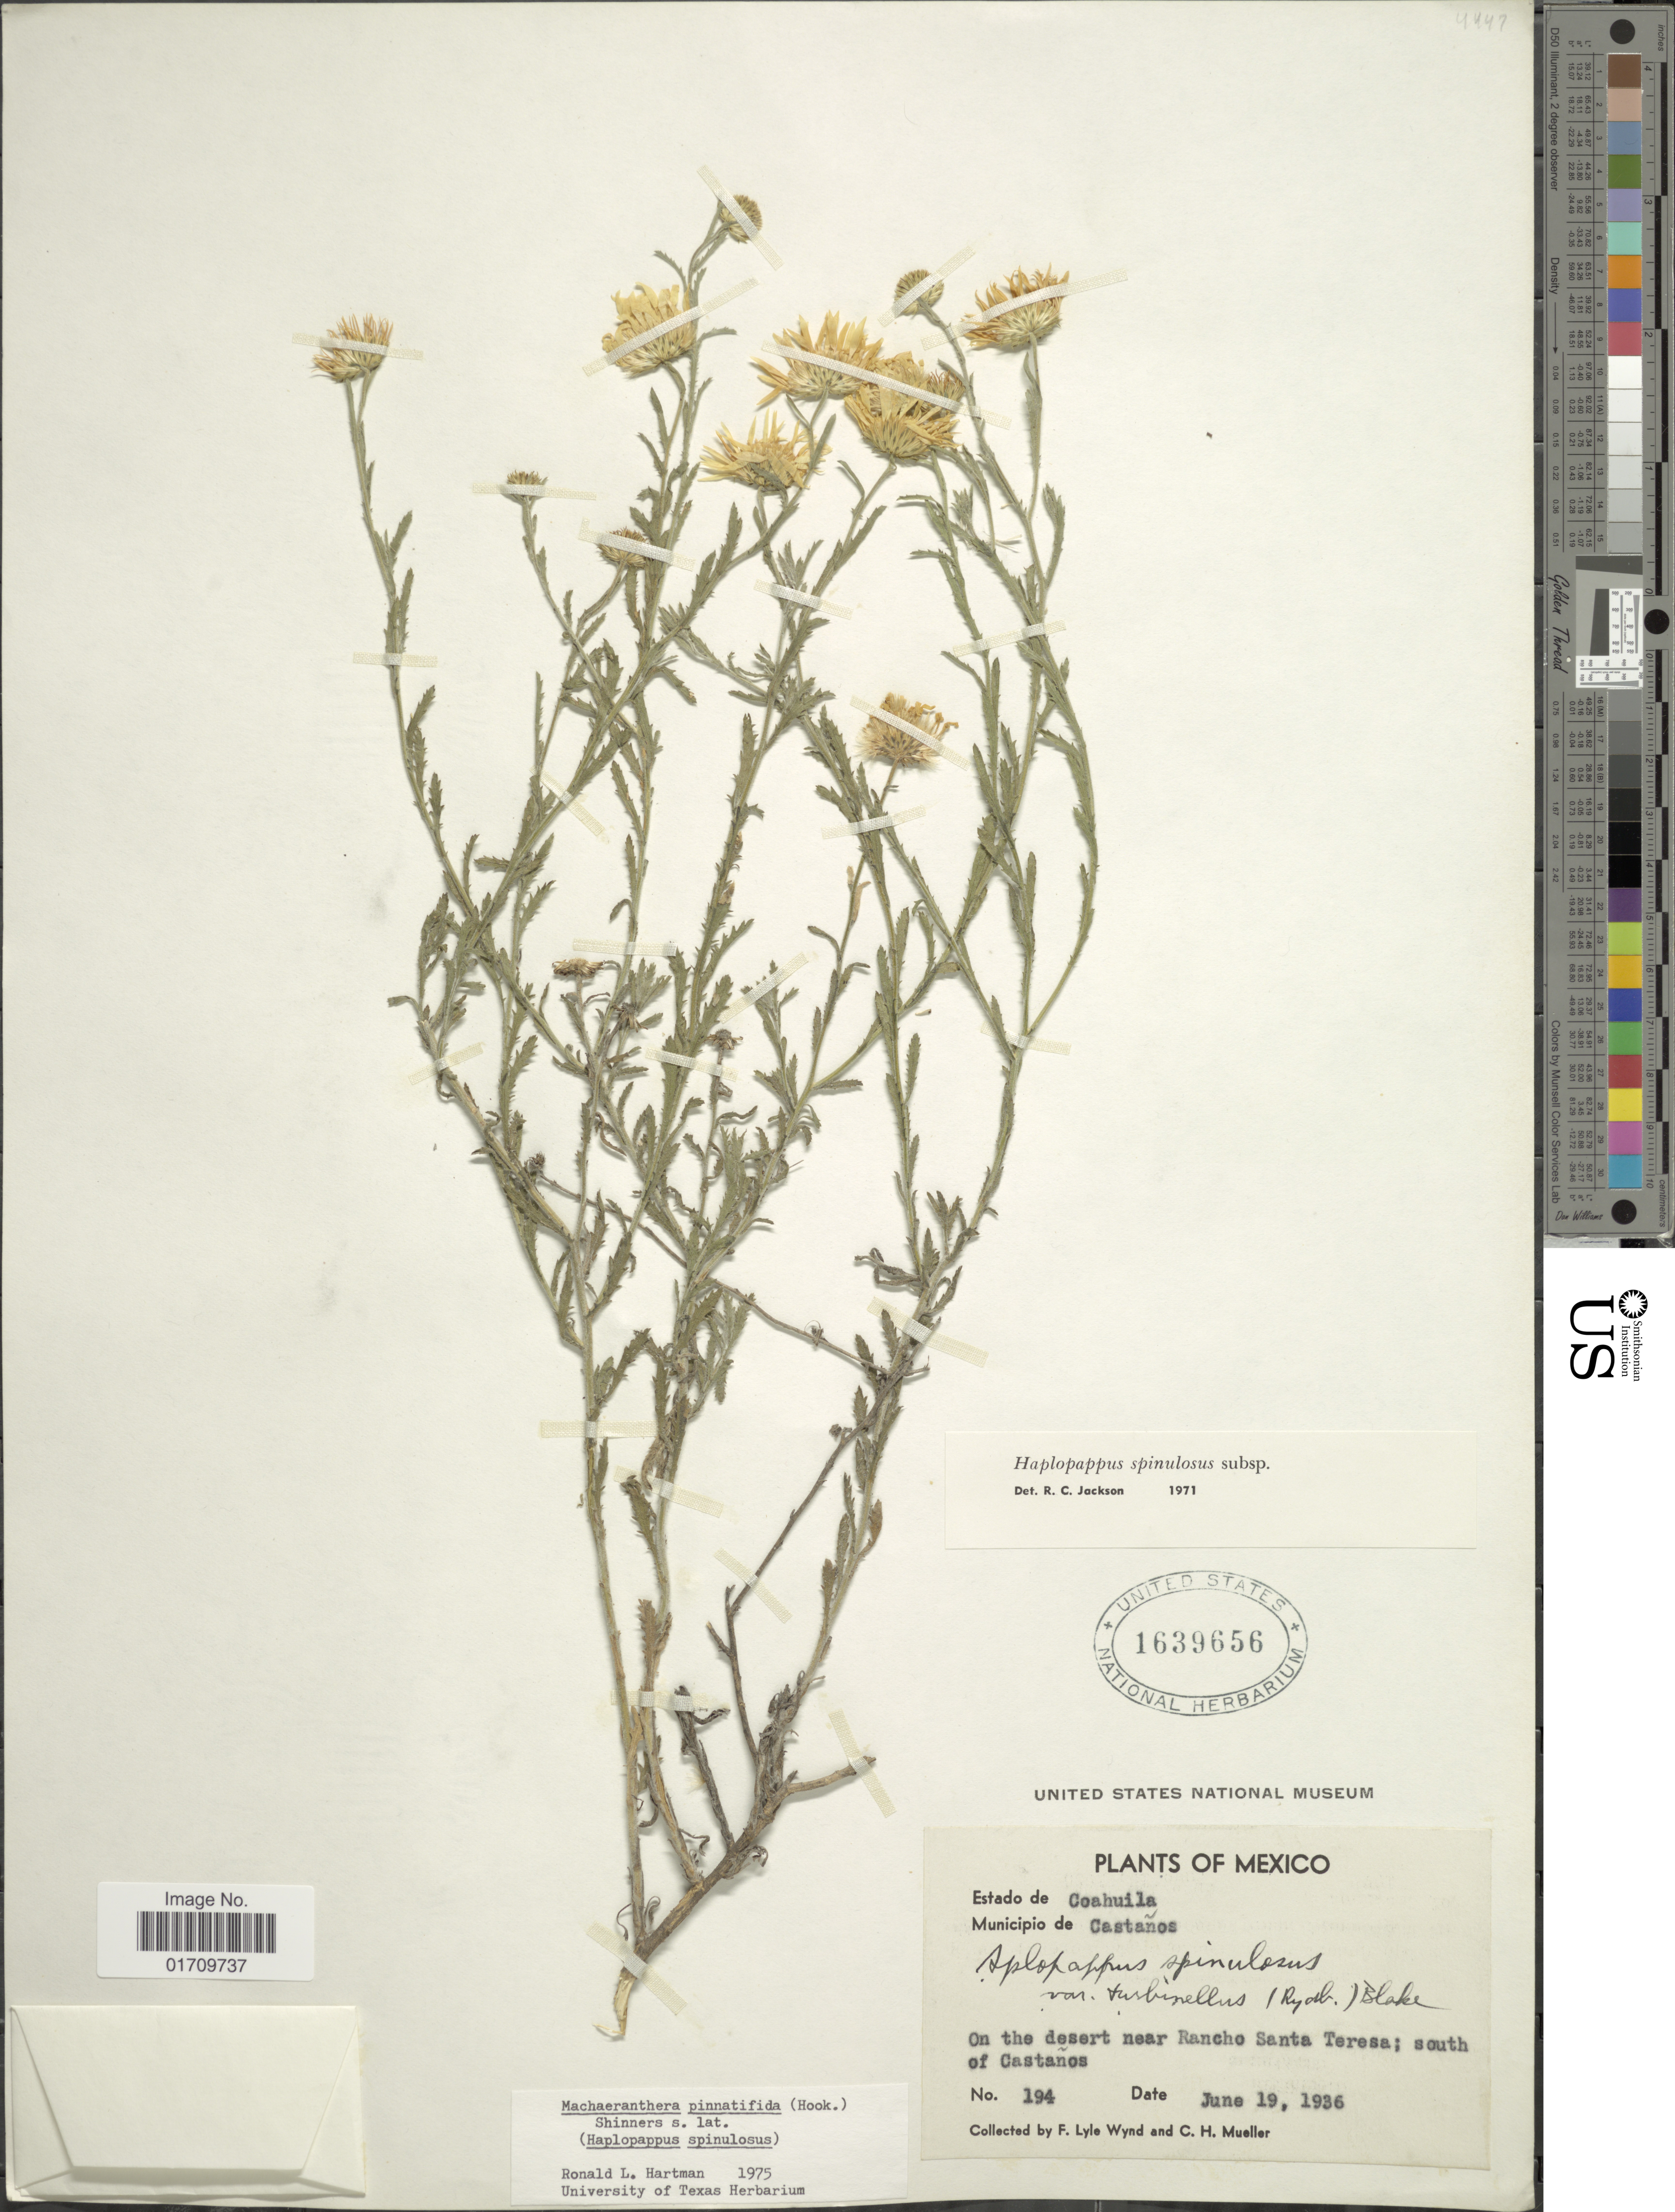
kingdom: Plantae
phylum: Tracheophyta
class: Magnoliopsida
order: Asterales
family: Asteraceae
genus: Machaeranthera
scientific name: Machaeranthera pinnatifida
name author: (Hook.) Shinners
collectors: F. L. Wynd & C. H. Mueller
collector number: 194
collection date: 1936-06-19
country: Mexico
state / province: Coahuila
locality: Municipio de Castanos, near Rancho Santa Teresa, south of Castanos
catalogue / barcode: US 1639656